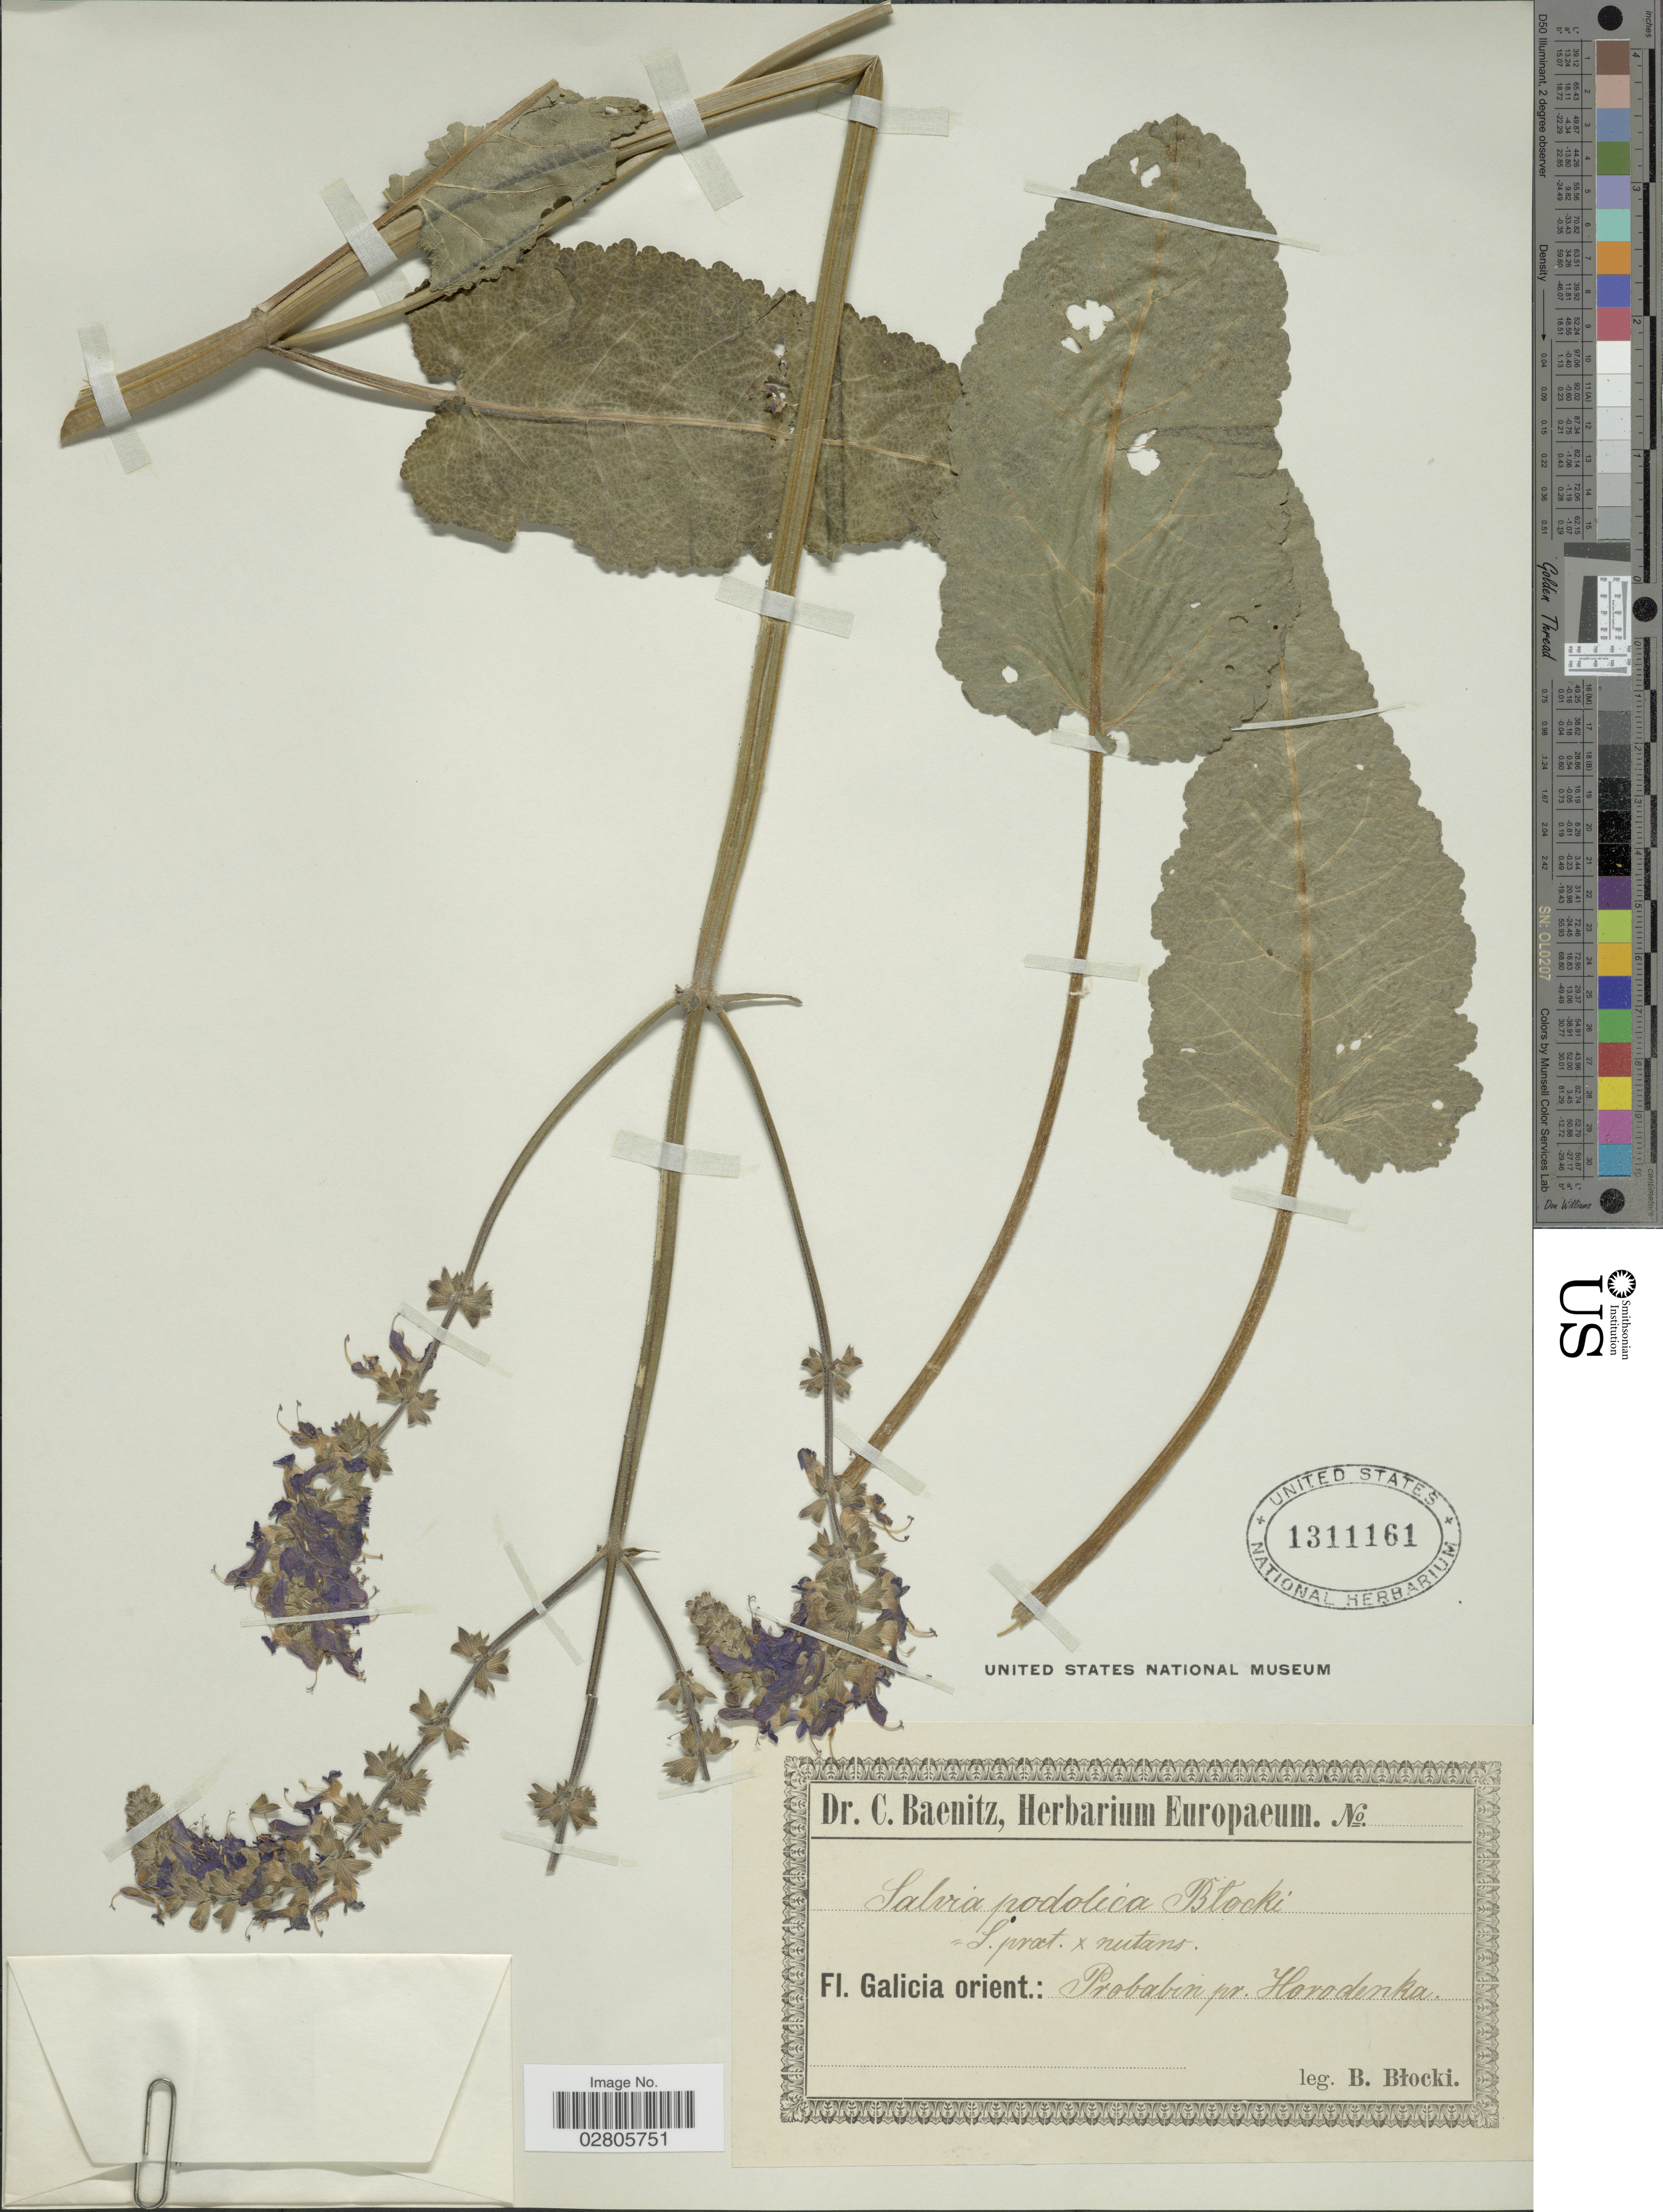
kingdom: Plantae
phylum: Tracheophyta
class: Magnoliopsida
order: Lamiales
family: Lamiaceae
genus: Salvia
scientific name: Salvia x podolica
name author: Blocki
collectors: B. Blocki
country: Ukraine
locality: Galicia orient.: Probabin pr. Horodenka.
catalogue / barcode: US 1311161